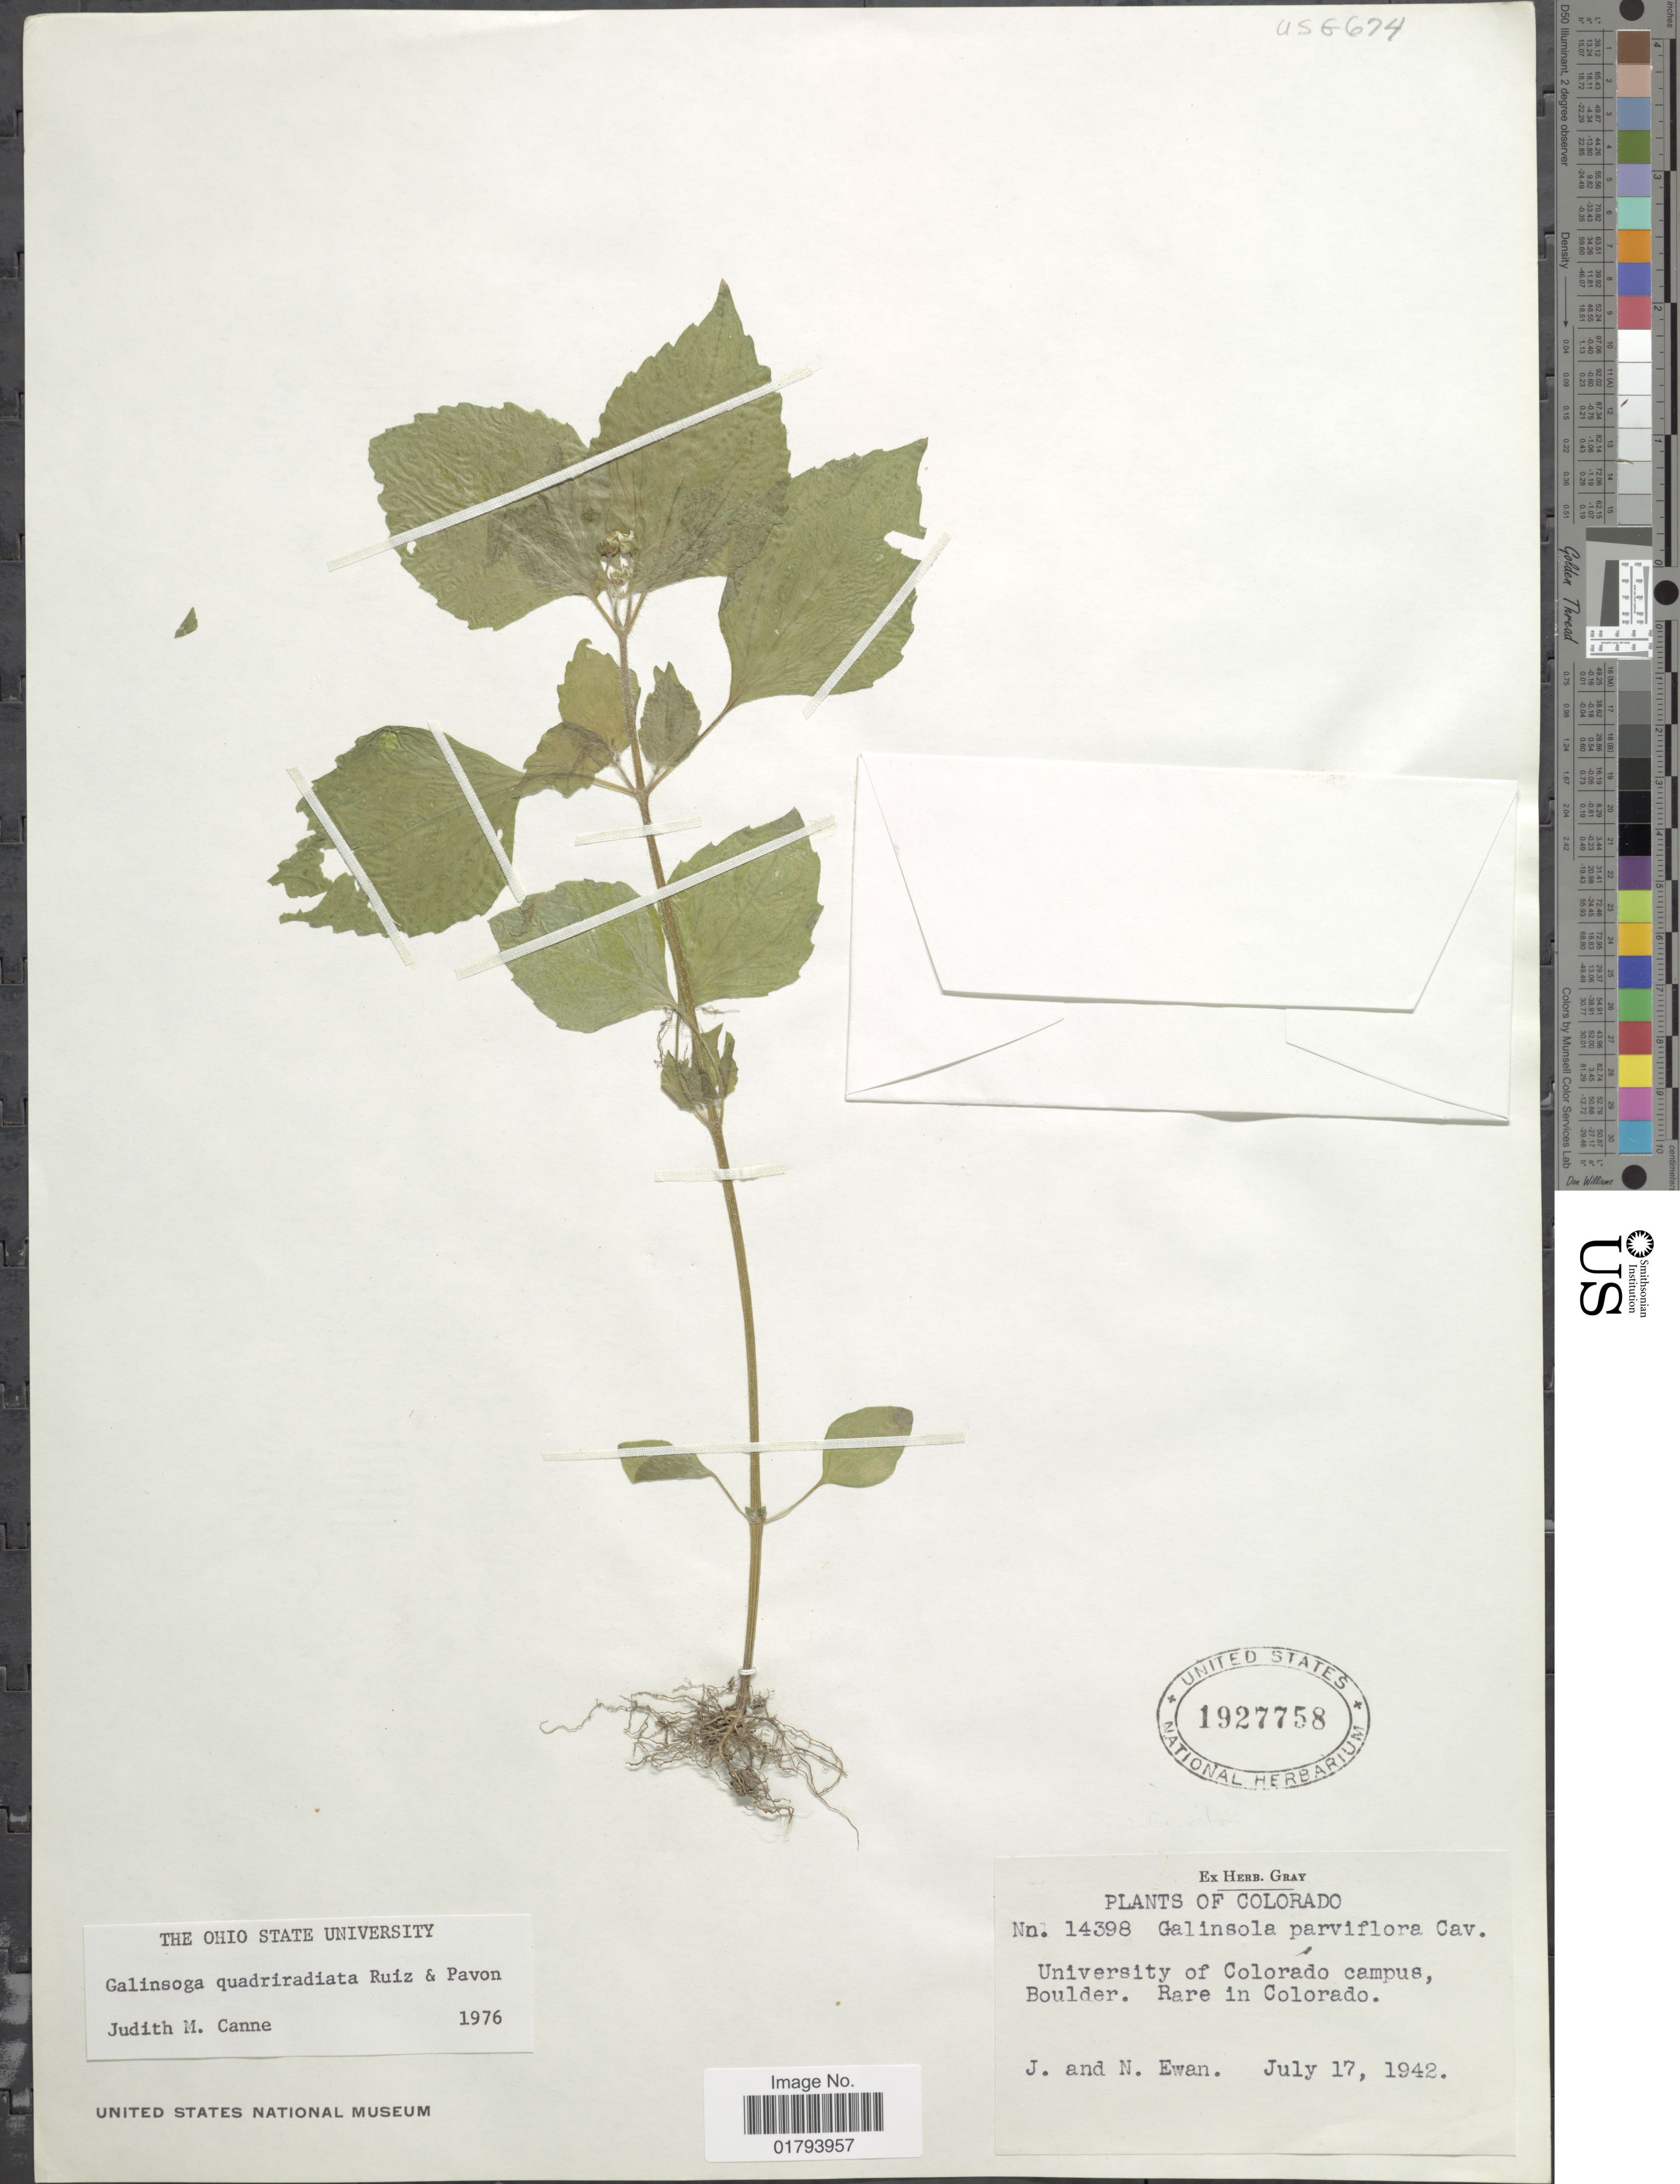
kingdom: Plantae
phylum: Tracheophyta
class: Magnoliopsida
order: Asterales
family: Asteraceae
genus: Galinsoga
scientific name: Galinsoga quadriradiata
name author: Ruiz & Pav.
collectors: J. A. Ewan & N. Ewan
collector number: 14398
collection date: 1942-07-17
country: United States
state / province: Colorado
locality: University of Colorado campus, Boulder. Rare in Colorado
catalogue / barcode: US 1927758